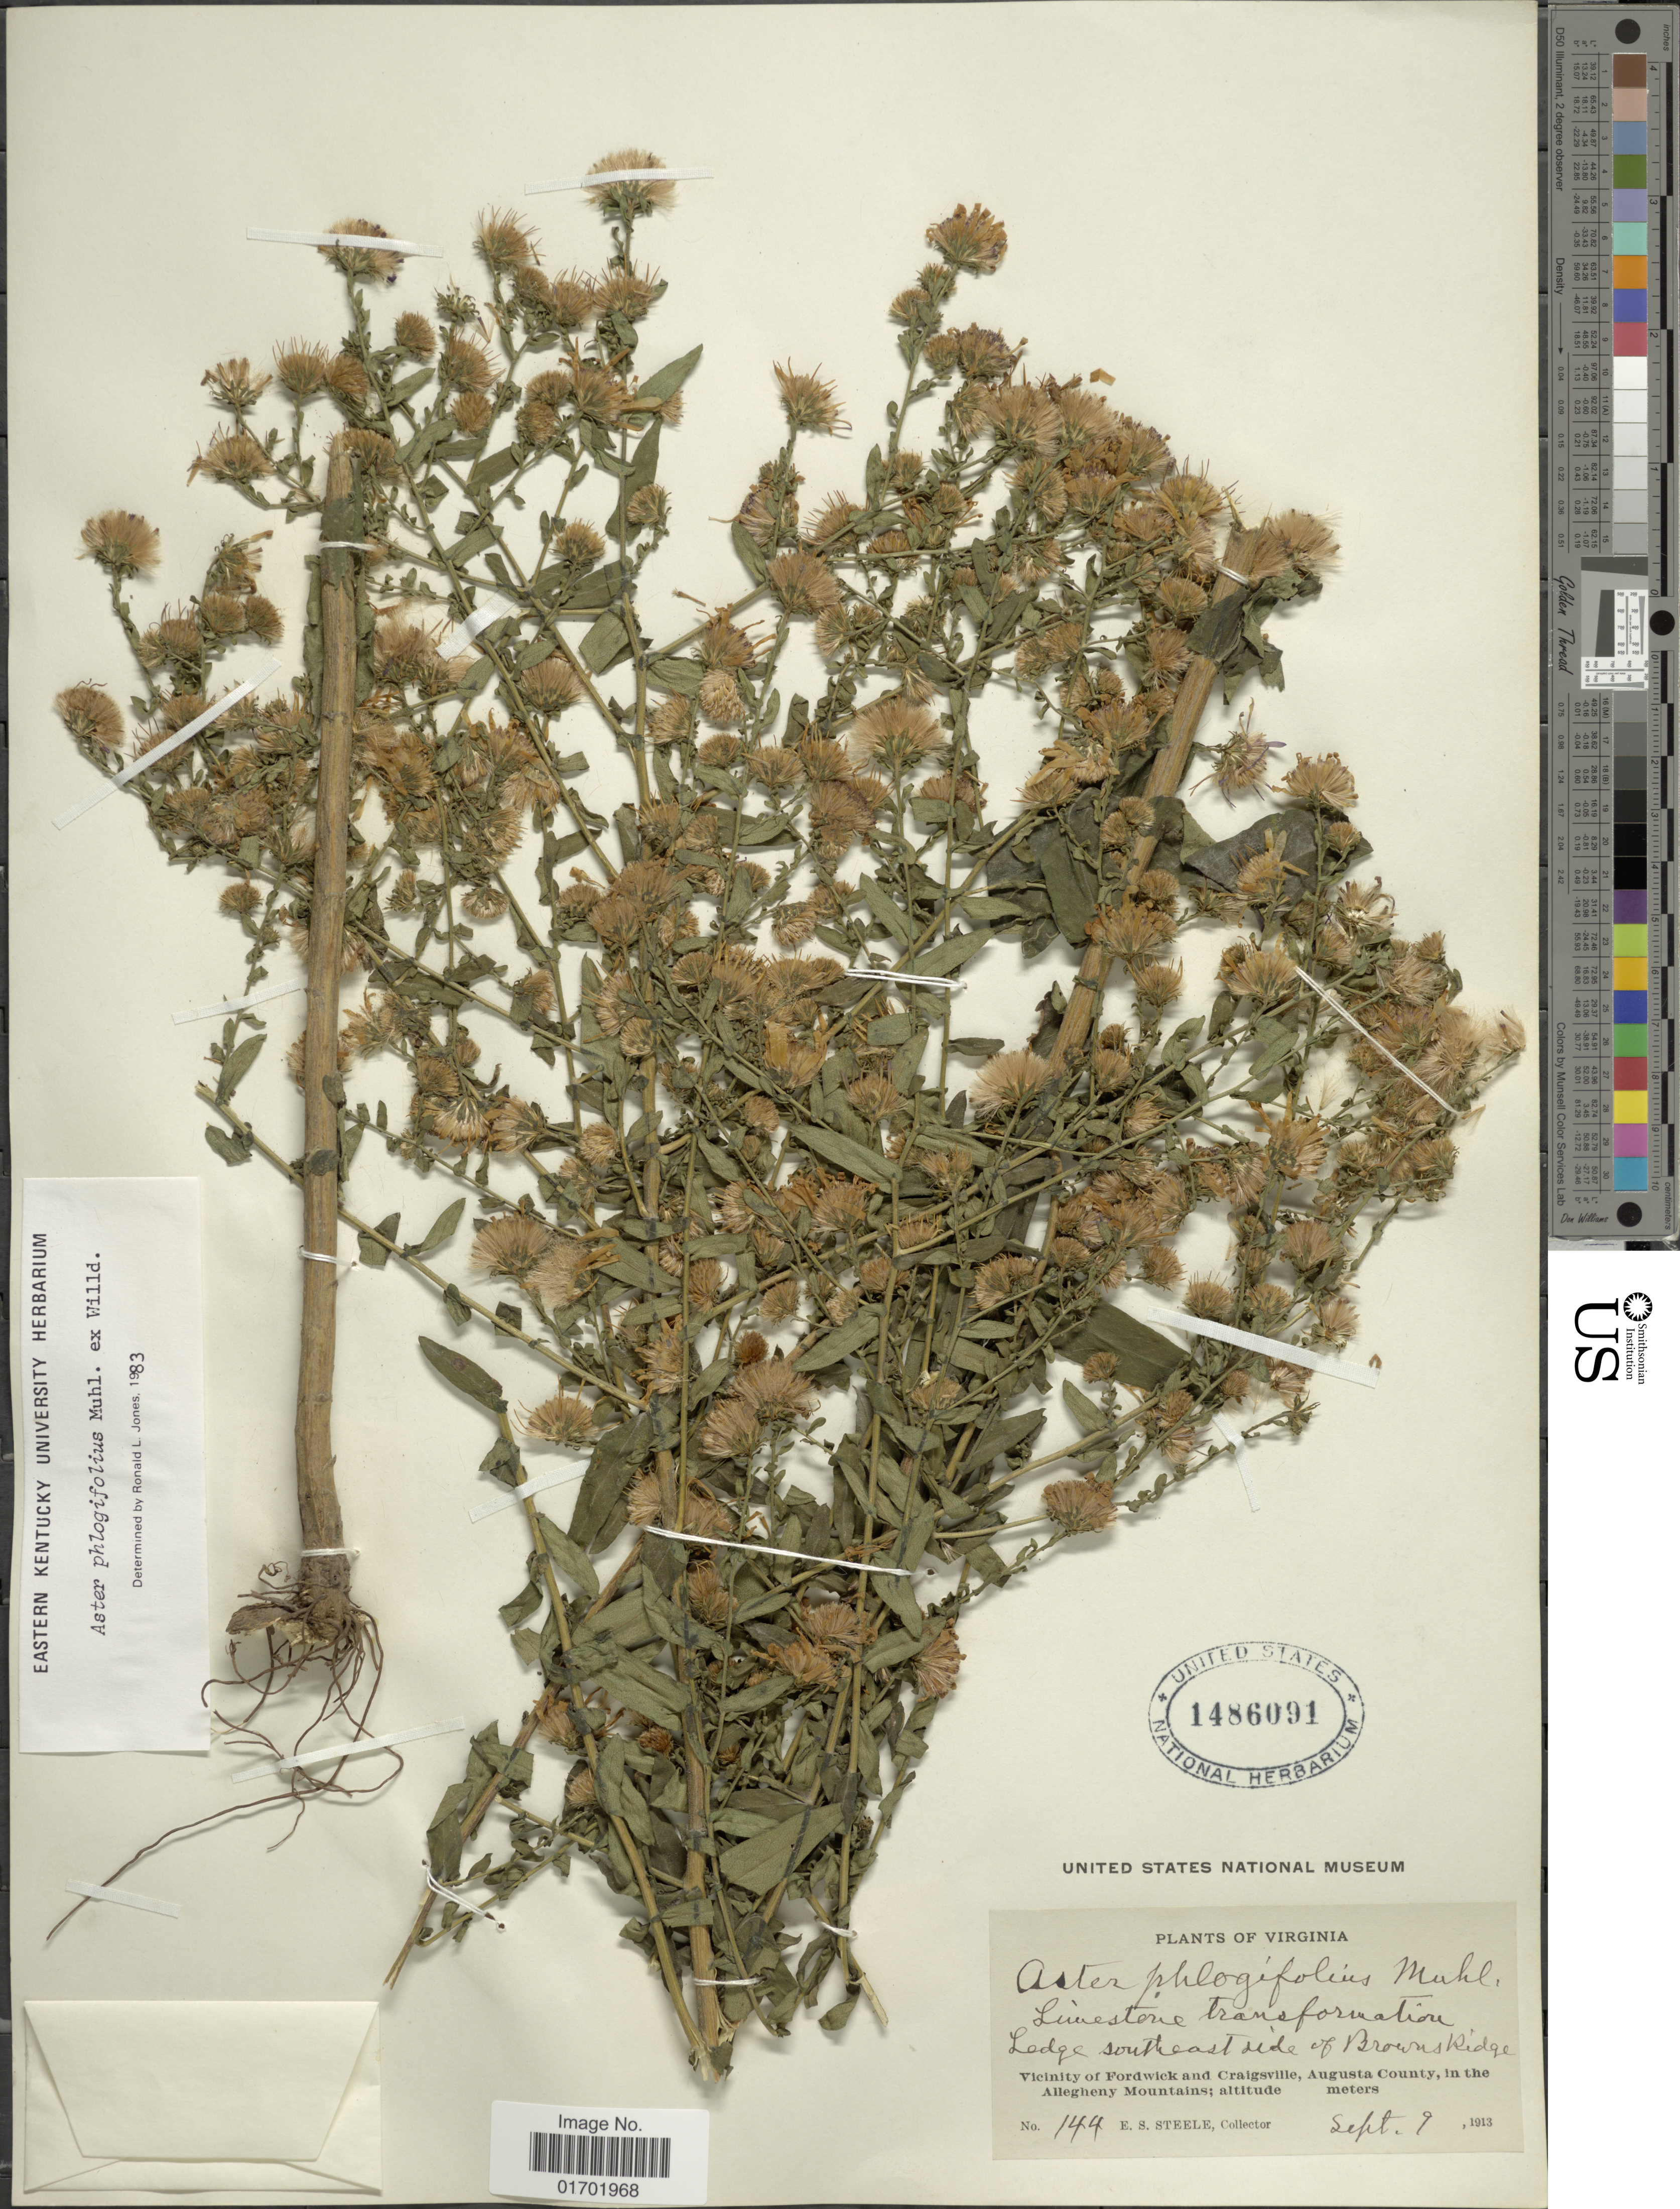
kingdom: Plantae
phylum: Tracheophyta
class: Magnoliopsida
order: Asterales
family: Asteraceae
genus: Symphyotrichum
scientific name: Symphyotrichum phlogifolium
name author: (Muhl. ex Willd.) G.L. Nesom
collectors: E. Steele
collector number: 144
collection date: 1913-09-09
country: United States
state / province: Virginia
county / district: Augusta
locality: Southeast side of Browns Ridge, Vicinity of Fordwick and Craigsville, Augusta County, in the Allegheny Mountains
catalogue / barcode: US 1486091